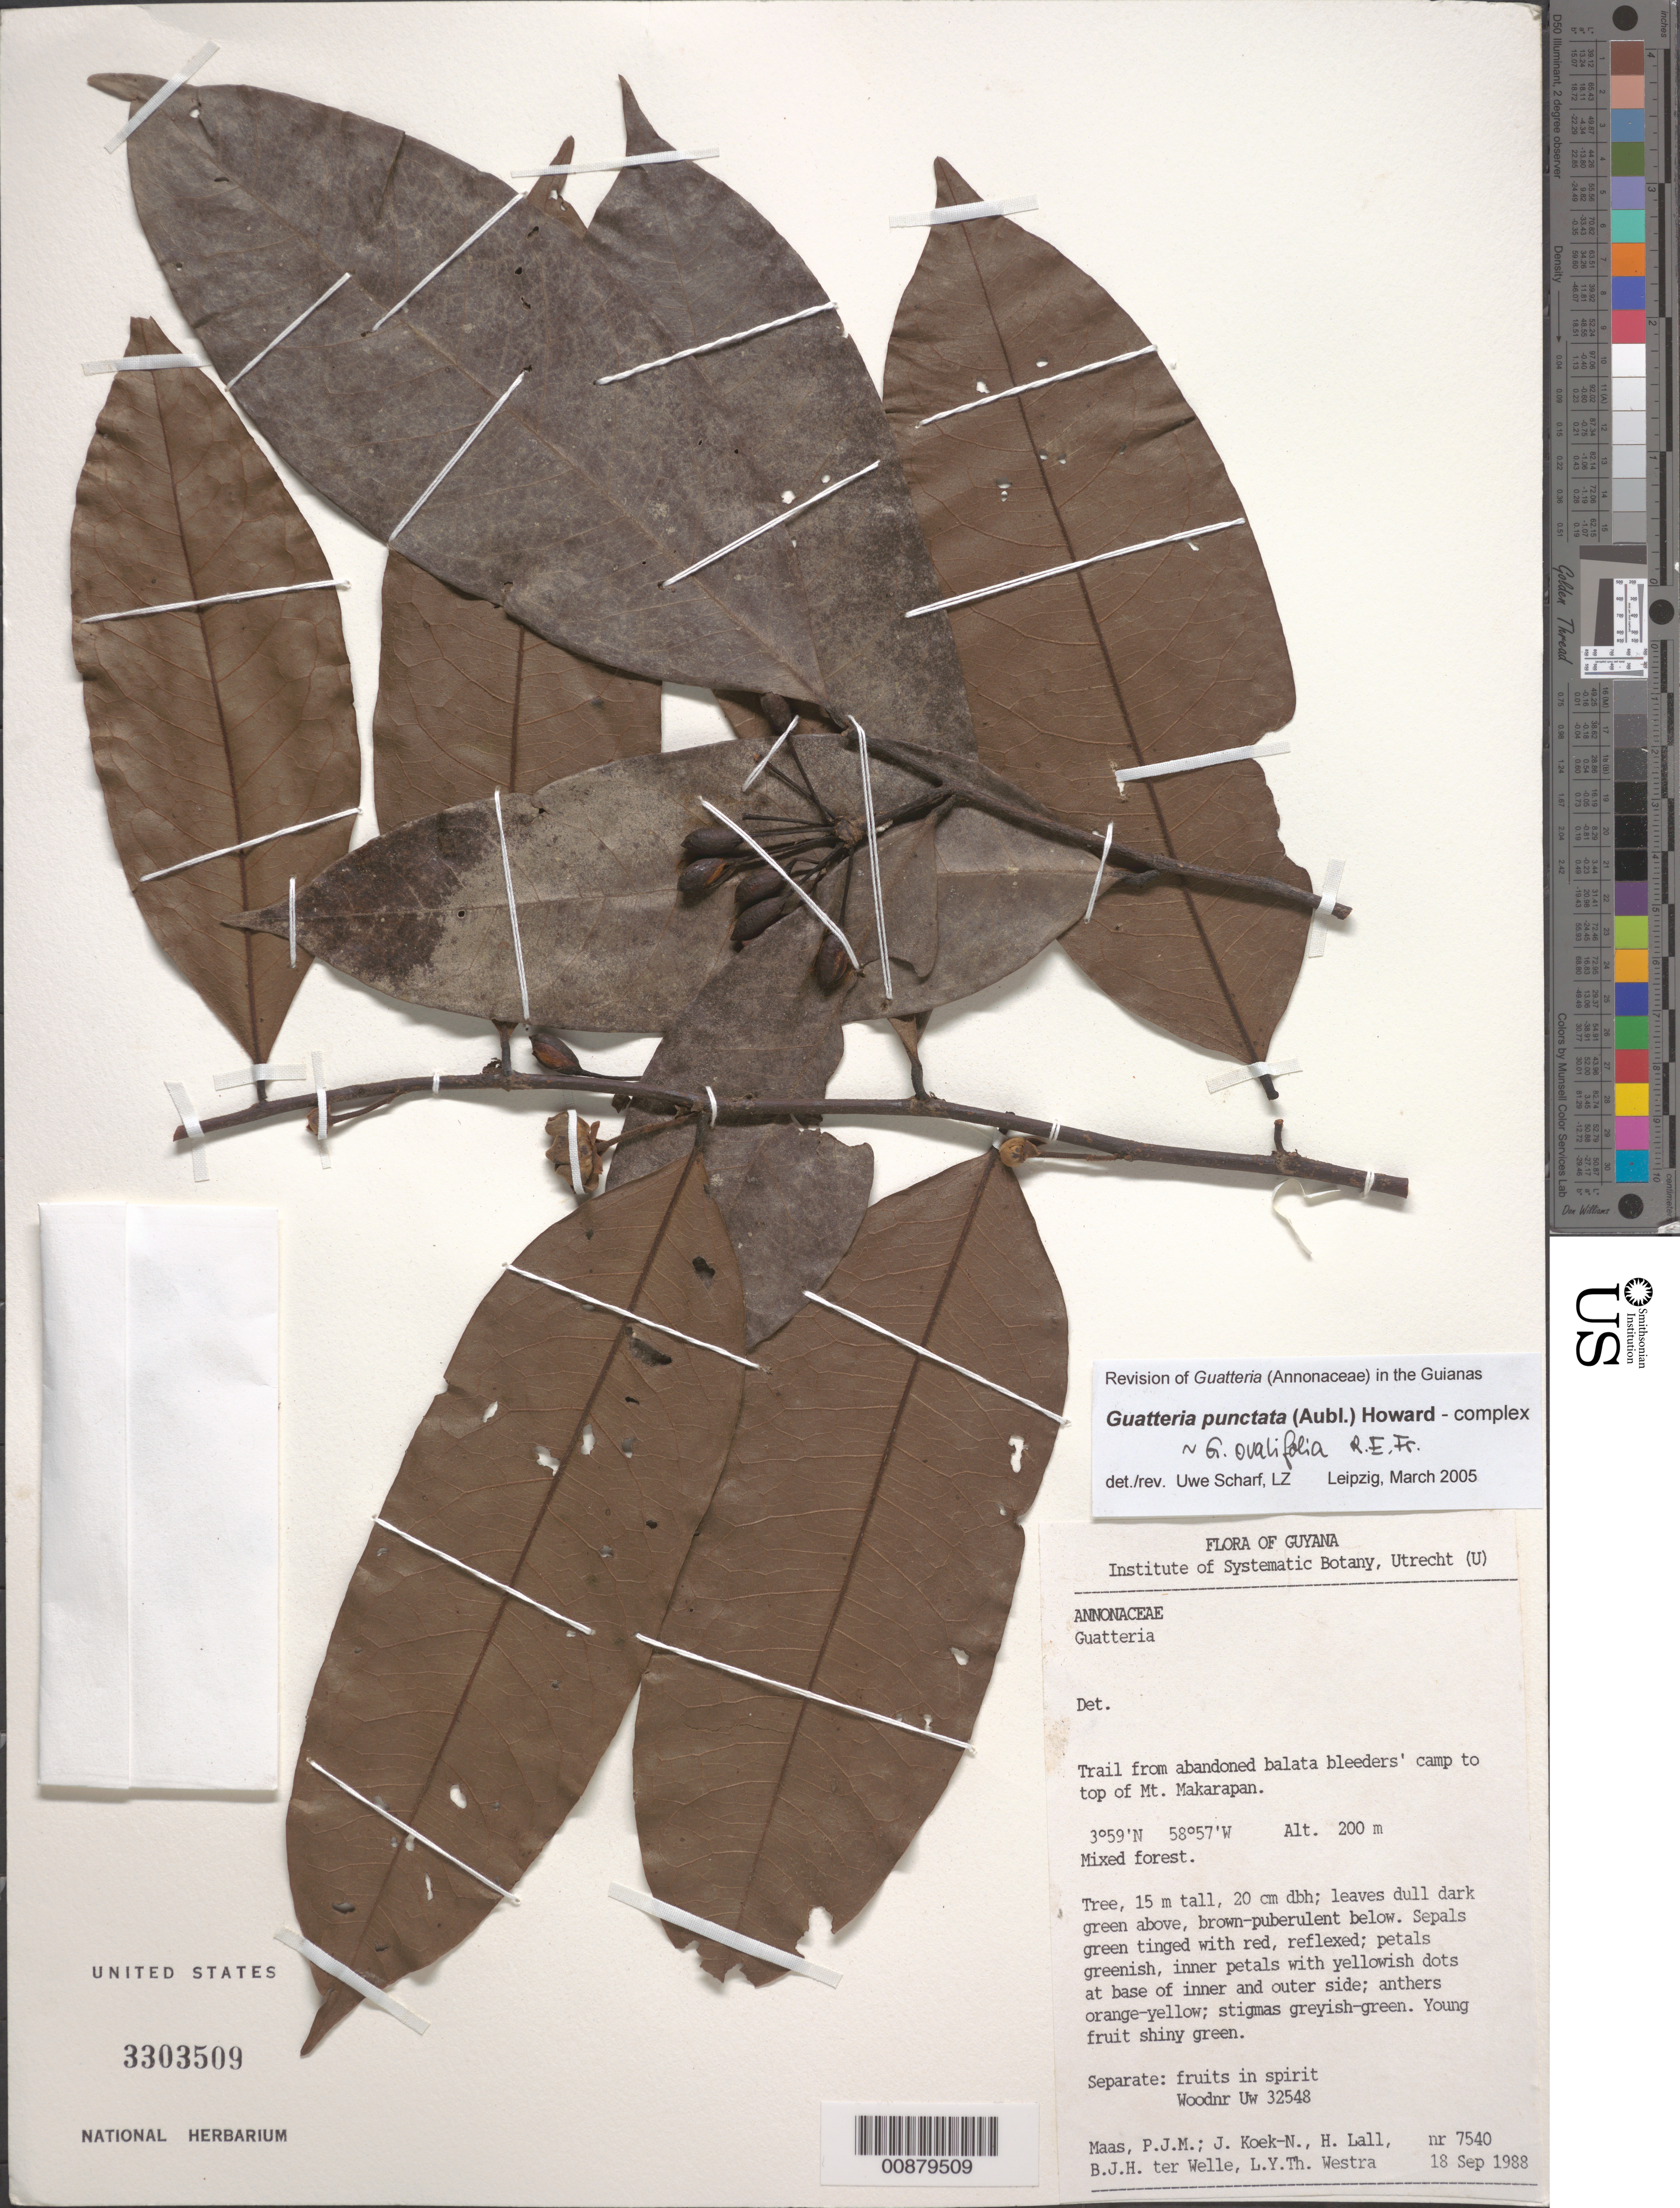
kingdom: Plantae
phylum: Tracheophyta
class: Magnoliopsida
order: Magnoliales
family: Annonaceae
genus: Guatteria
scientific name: Guatteria punctata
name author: (Aubl.) R.A. Howard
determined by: Scharf, U.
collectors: P. Maas, J. Koek-Noorman, H. Lall, B. Welle & L. Y. T. Westra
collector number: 7540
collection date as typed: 18-Sep-88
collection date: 1988-09-18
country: Guyana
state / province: U. Takutu-U. Essequibo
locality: Mt. Makarapan, trail from abandoned balata bleeder camp to top of mt.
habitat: Mixed forest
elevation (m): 200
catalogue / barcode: US 3303509